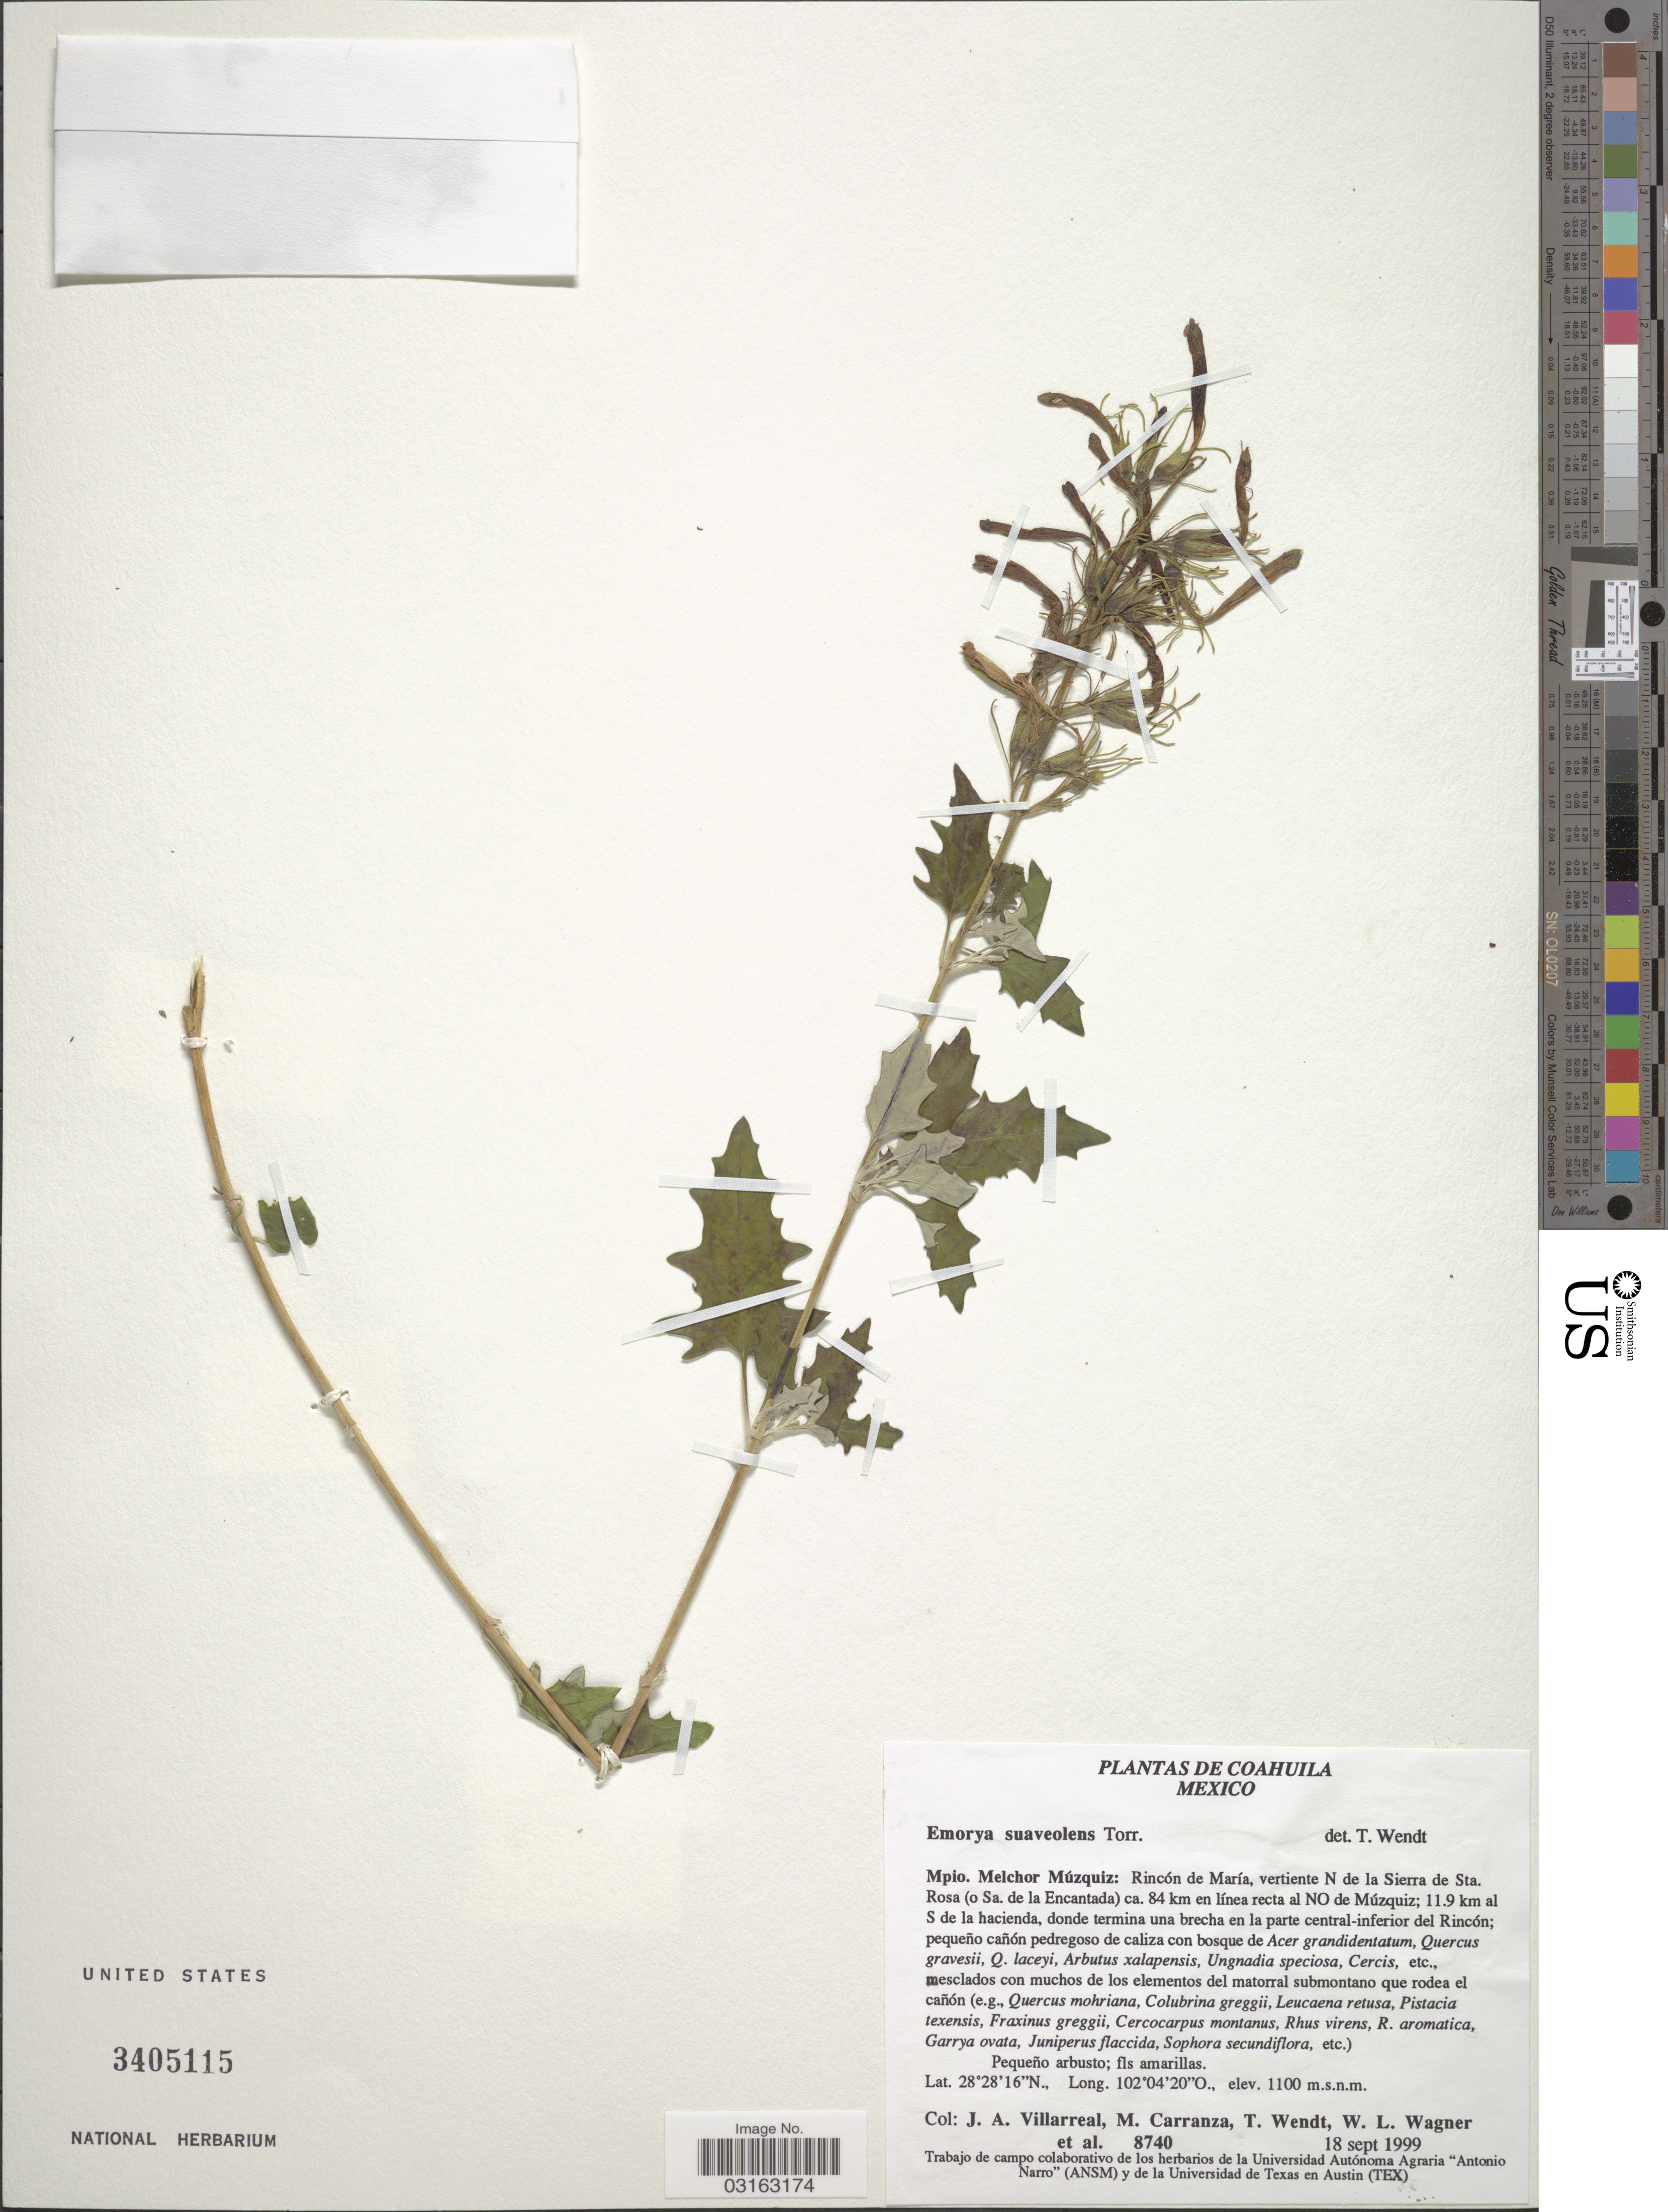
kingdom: Plantae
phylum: Tracheophyta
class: Magnoliopsida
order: Lamiales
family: Scrophulariaceae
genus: Emorya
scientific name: Emorya suaveolens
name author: Torr. in Emory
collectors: J. Villarreal, M. Carranza, T. L. Wendt, W. L. Wagner & et al.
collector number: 8740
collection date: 1999-09-18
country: Mexico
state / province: Coahuila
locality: Mpio. Melchor Múzquiz: Rincón de María, vertiente N de la Sierra de Sta. Rosa (o Sa. de la Encantada) ca. 84 km en línea recta al NO de Múzquiz; 11.9 km al S de la hacienda, donde termina una brecha en la parte central-inferior del Rincón.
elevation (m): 1100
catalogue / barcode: US 3405115